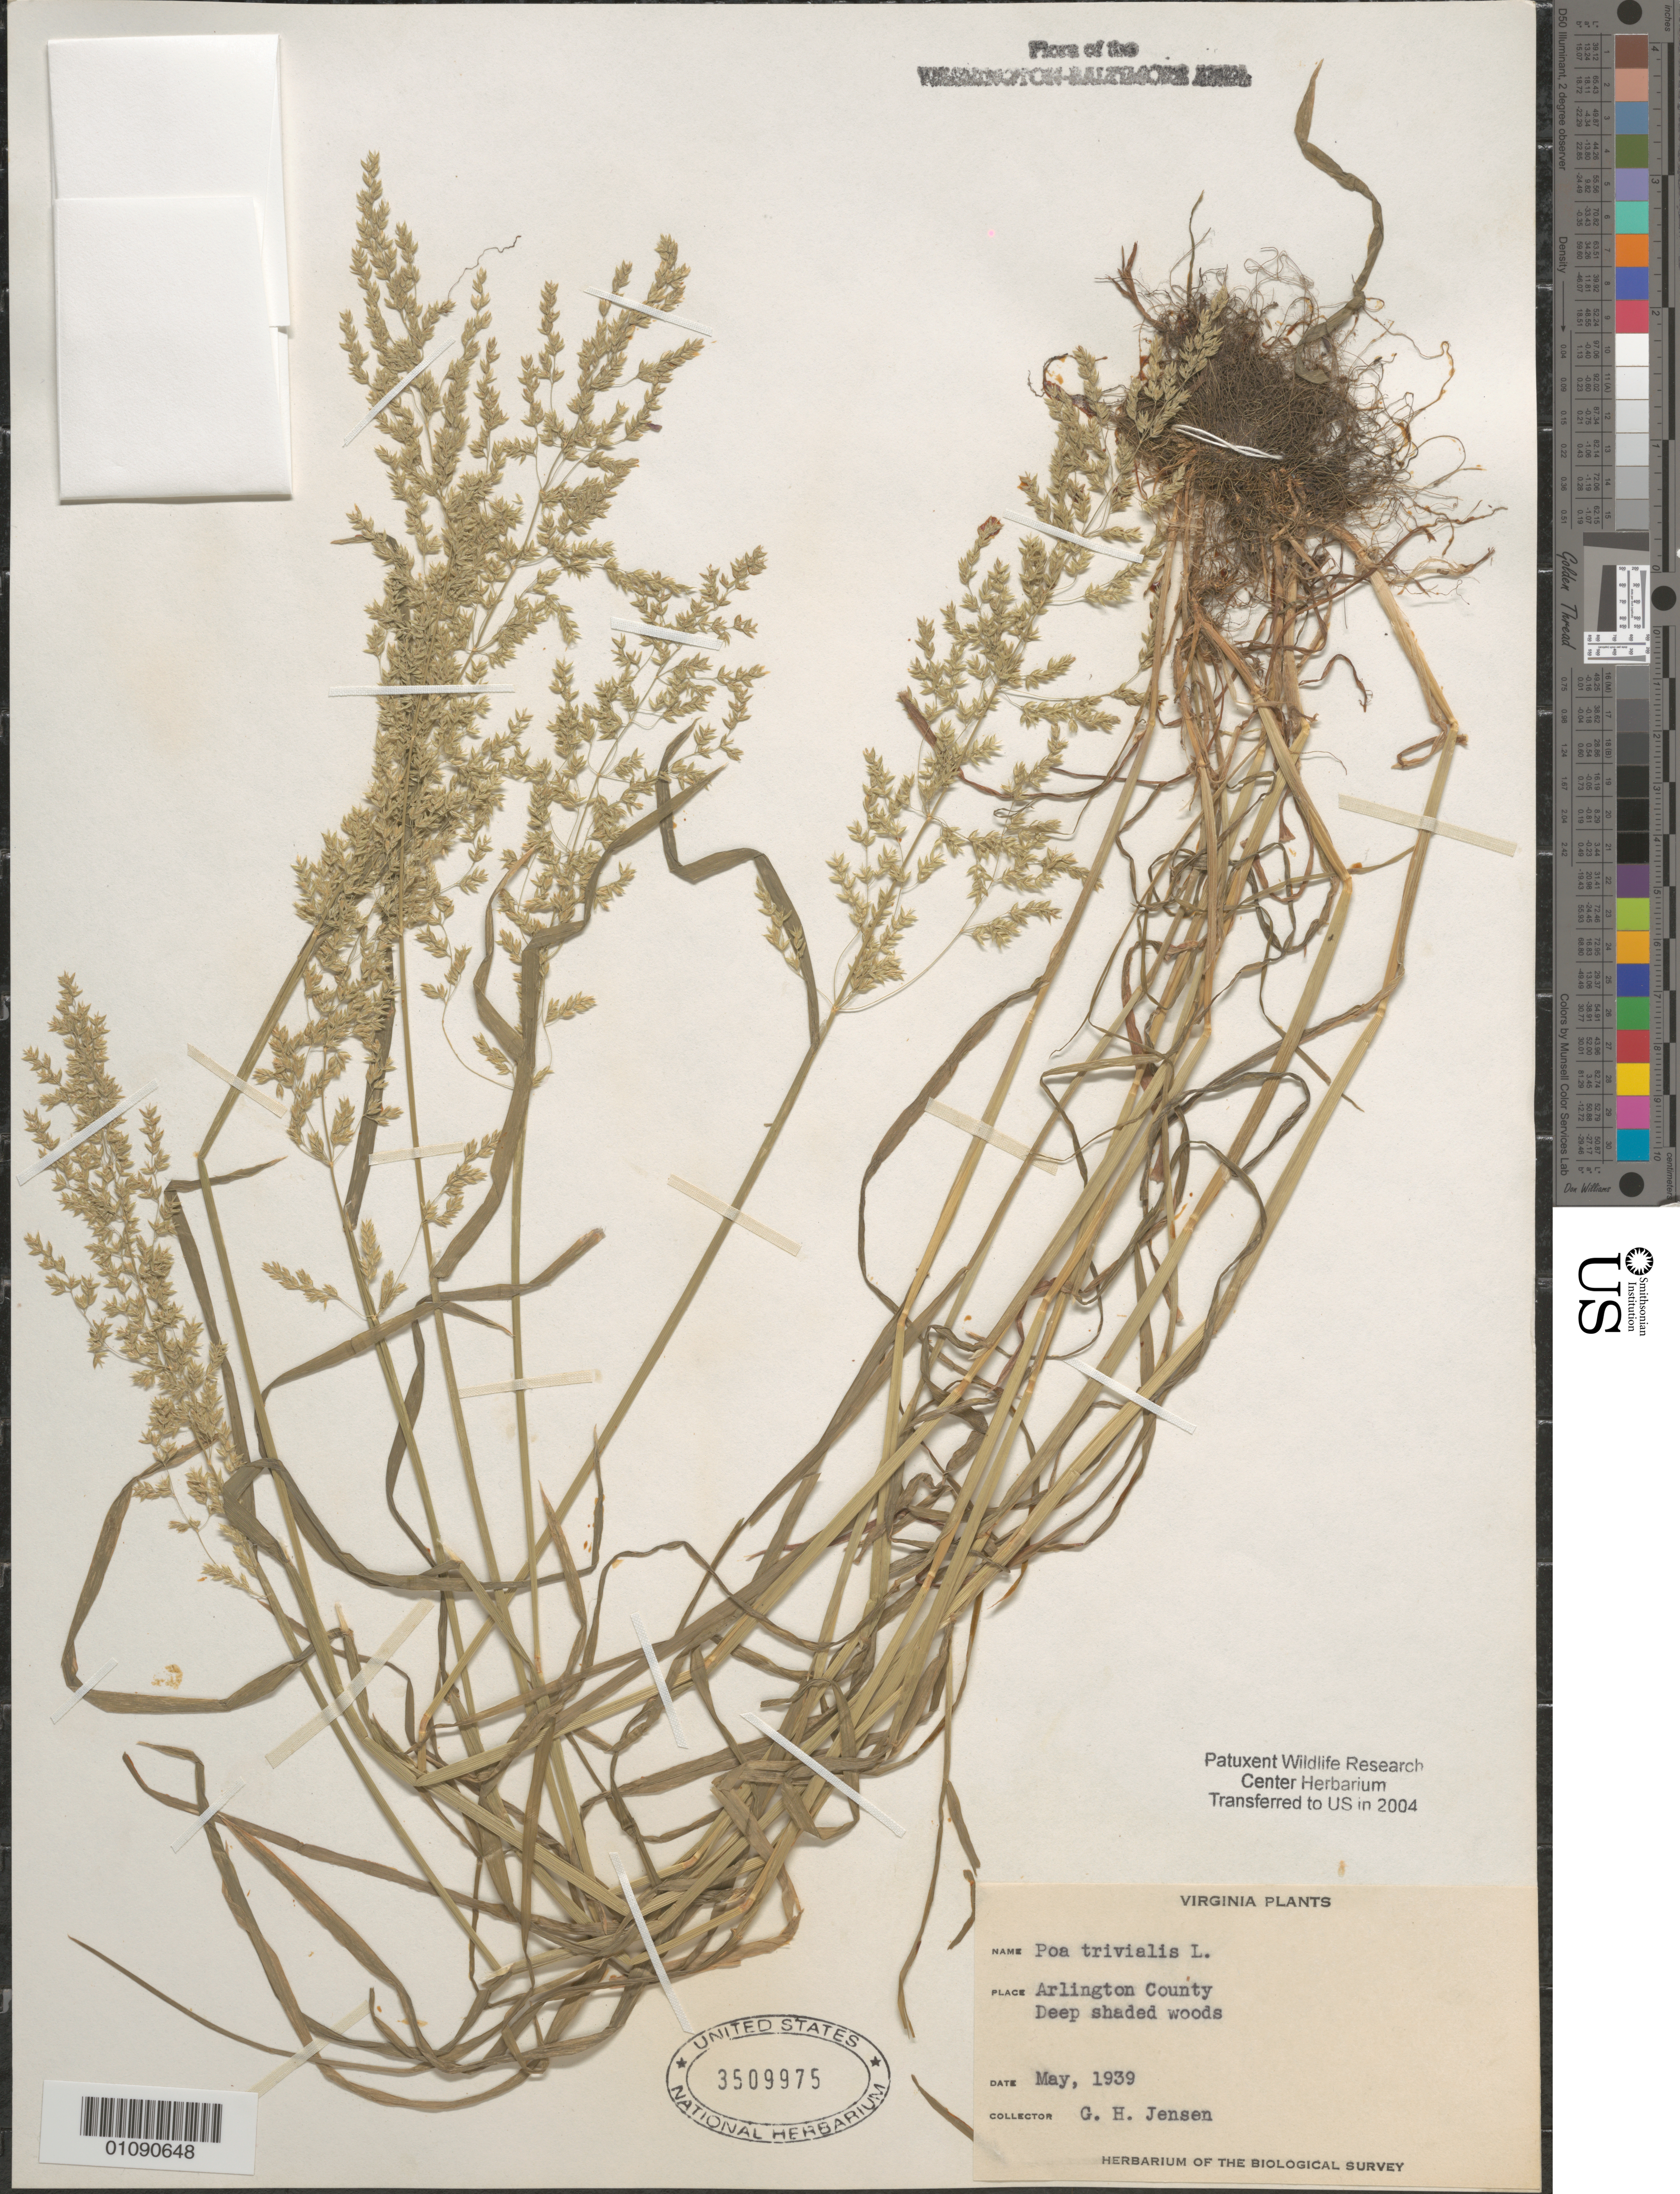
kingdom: Plantae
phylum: Tracheophyta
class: Liliopsida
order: Poales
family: Poaceae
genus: Poa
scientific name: Poa trivialis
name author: L.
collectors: G. H. Jensen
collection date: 1939-05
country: United States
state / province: Virginia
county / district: Arlington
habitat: Deep shaded woods.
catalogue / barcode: US 3509975